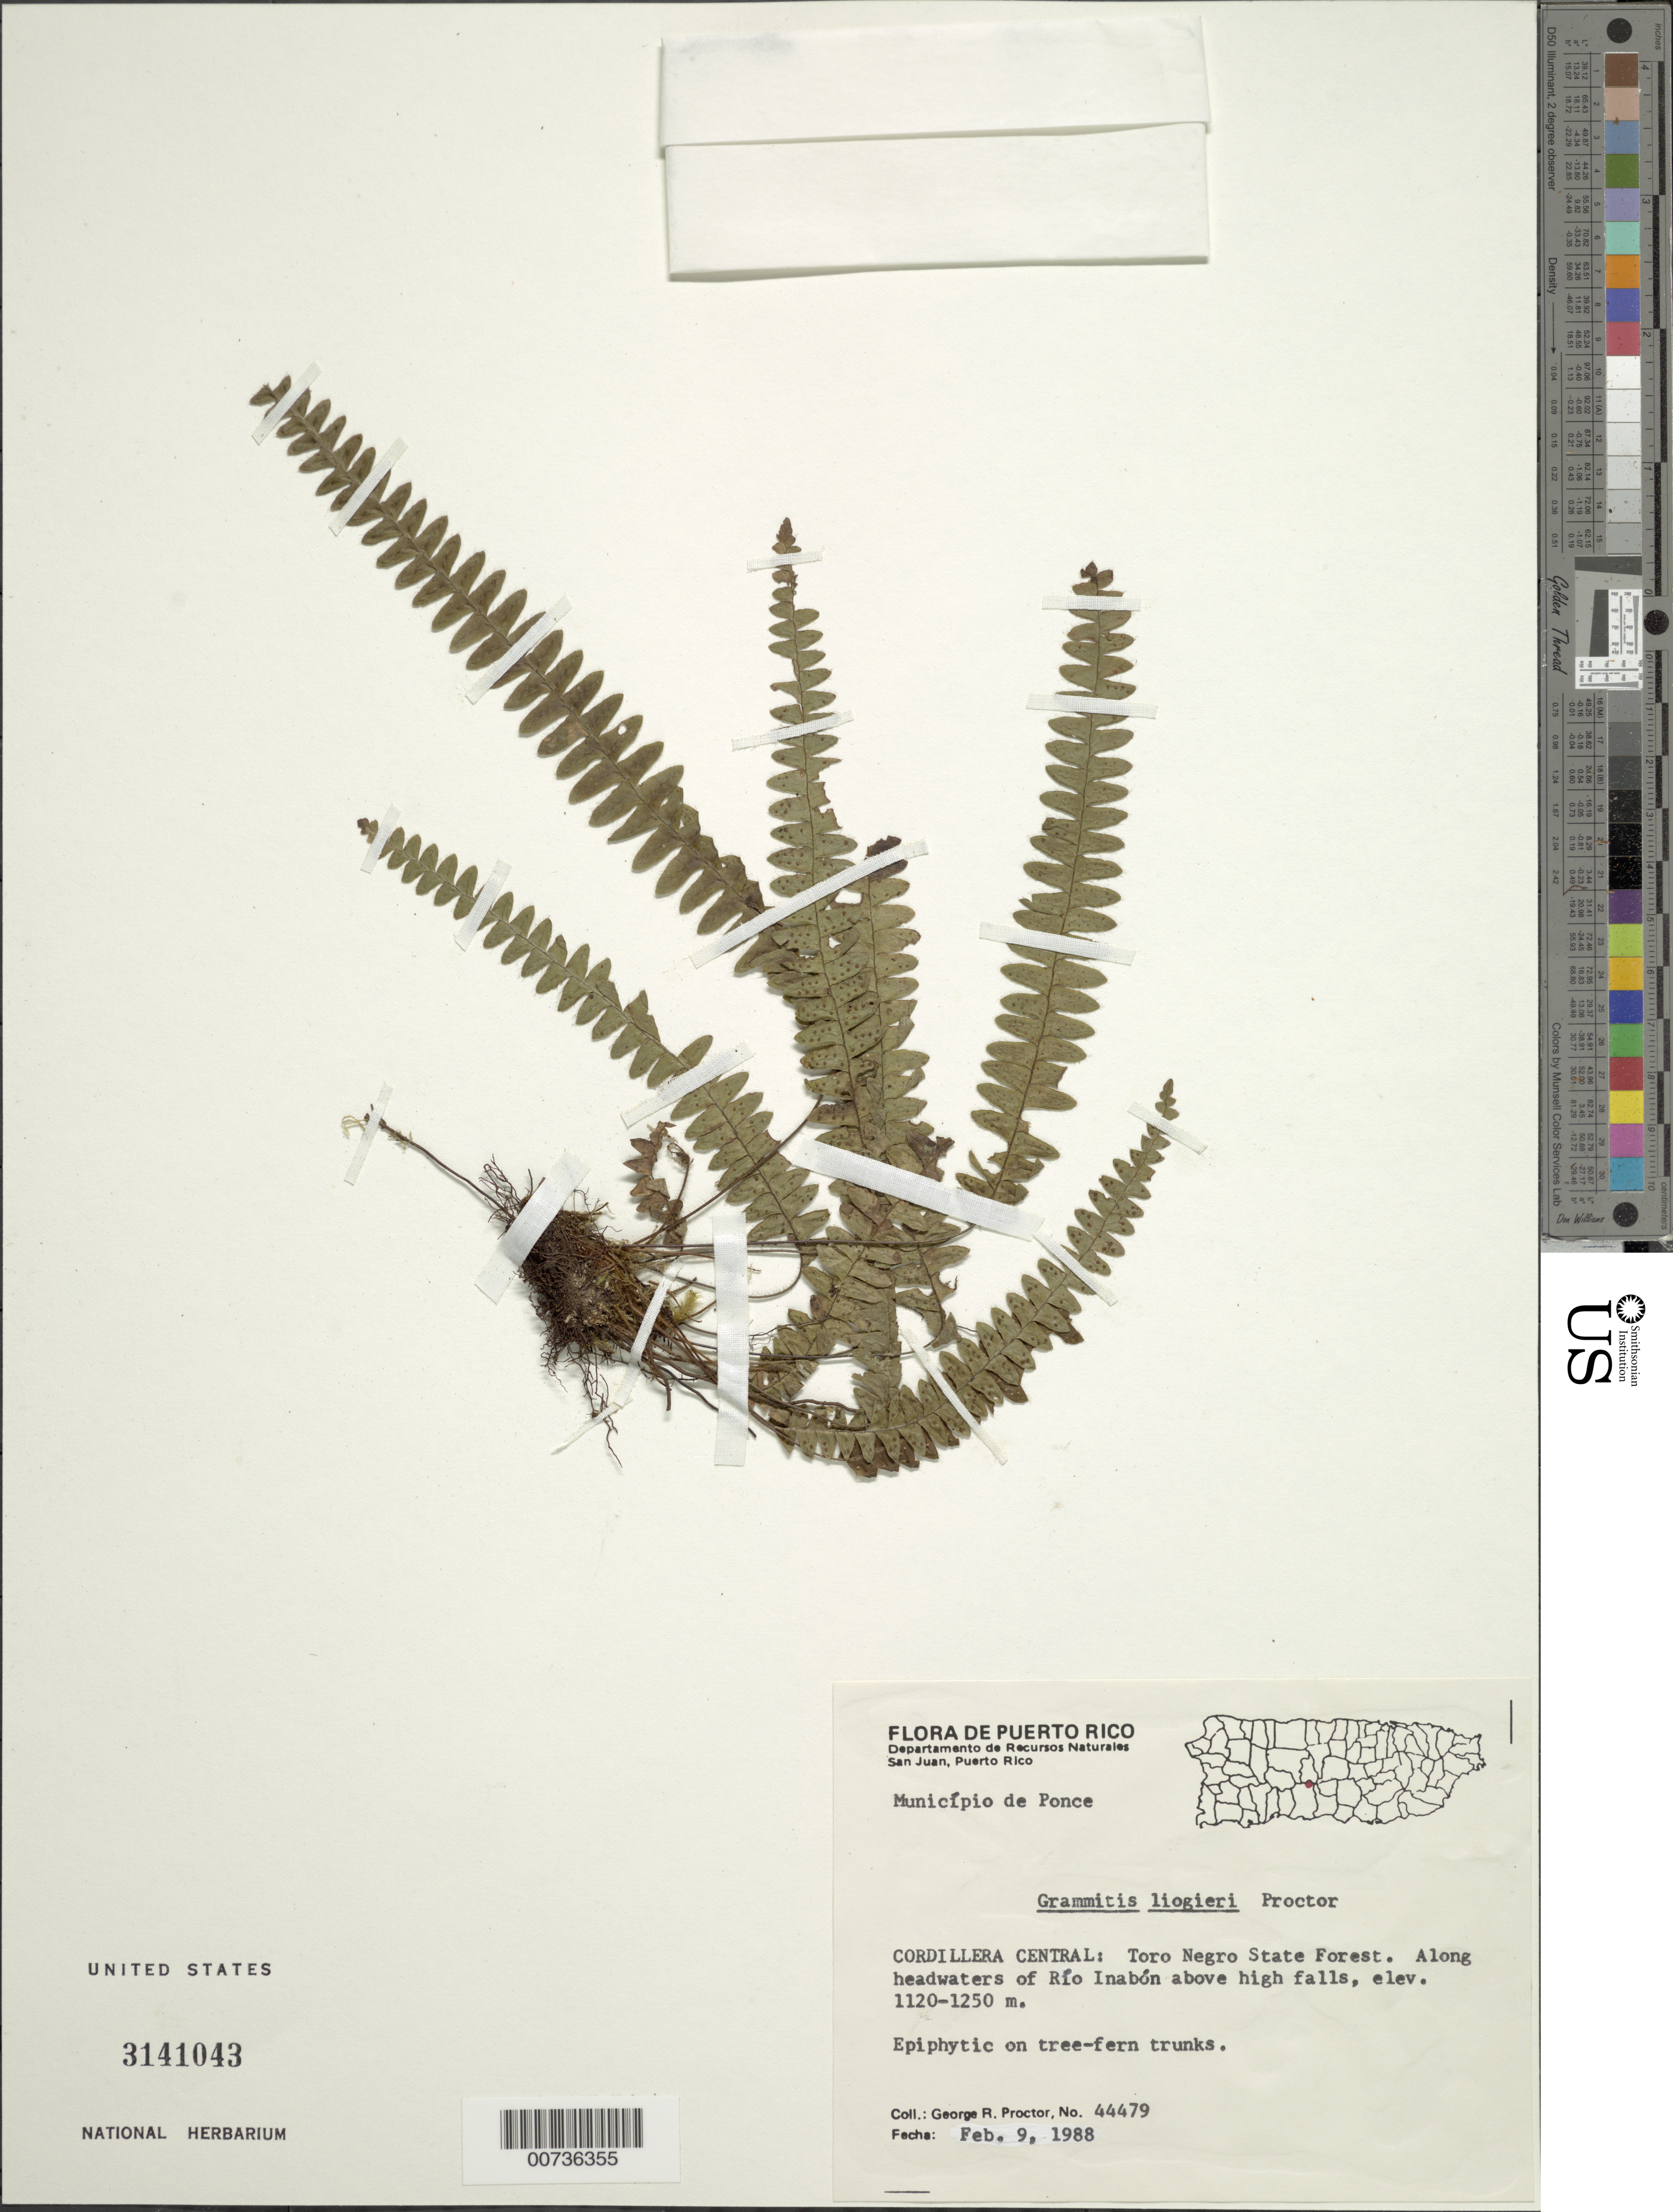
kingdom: Plantae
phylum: Tracheophyta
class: Polypodiopsida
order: Polypodiales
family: Polypodiaceae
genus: Terpsichore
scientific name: Terpsichore liogieri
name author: (Proctor) A.R. Sm.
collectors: G. R. Proctor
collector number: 44479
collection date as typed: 09 Feb 1988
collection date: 1988-02-09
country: Puerto Rico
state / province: Ponce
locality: Cordillera Central: Toro Negro State Forest. Along headwaters of Rio Inabón above high falls, Municipio Ponce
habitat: Epiphytic on tree-fern trunks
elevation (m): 1120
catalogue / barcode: US 3141043